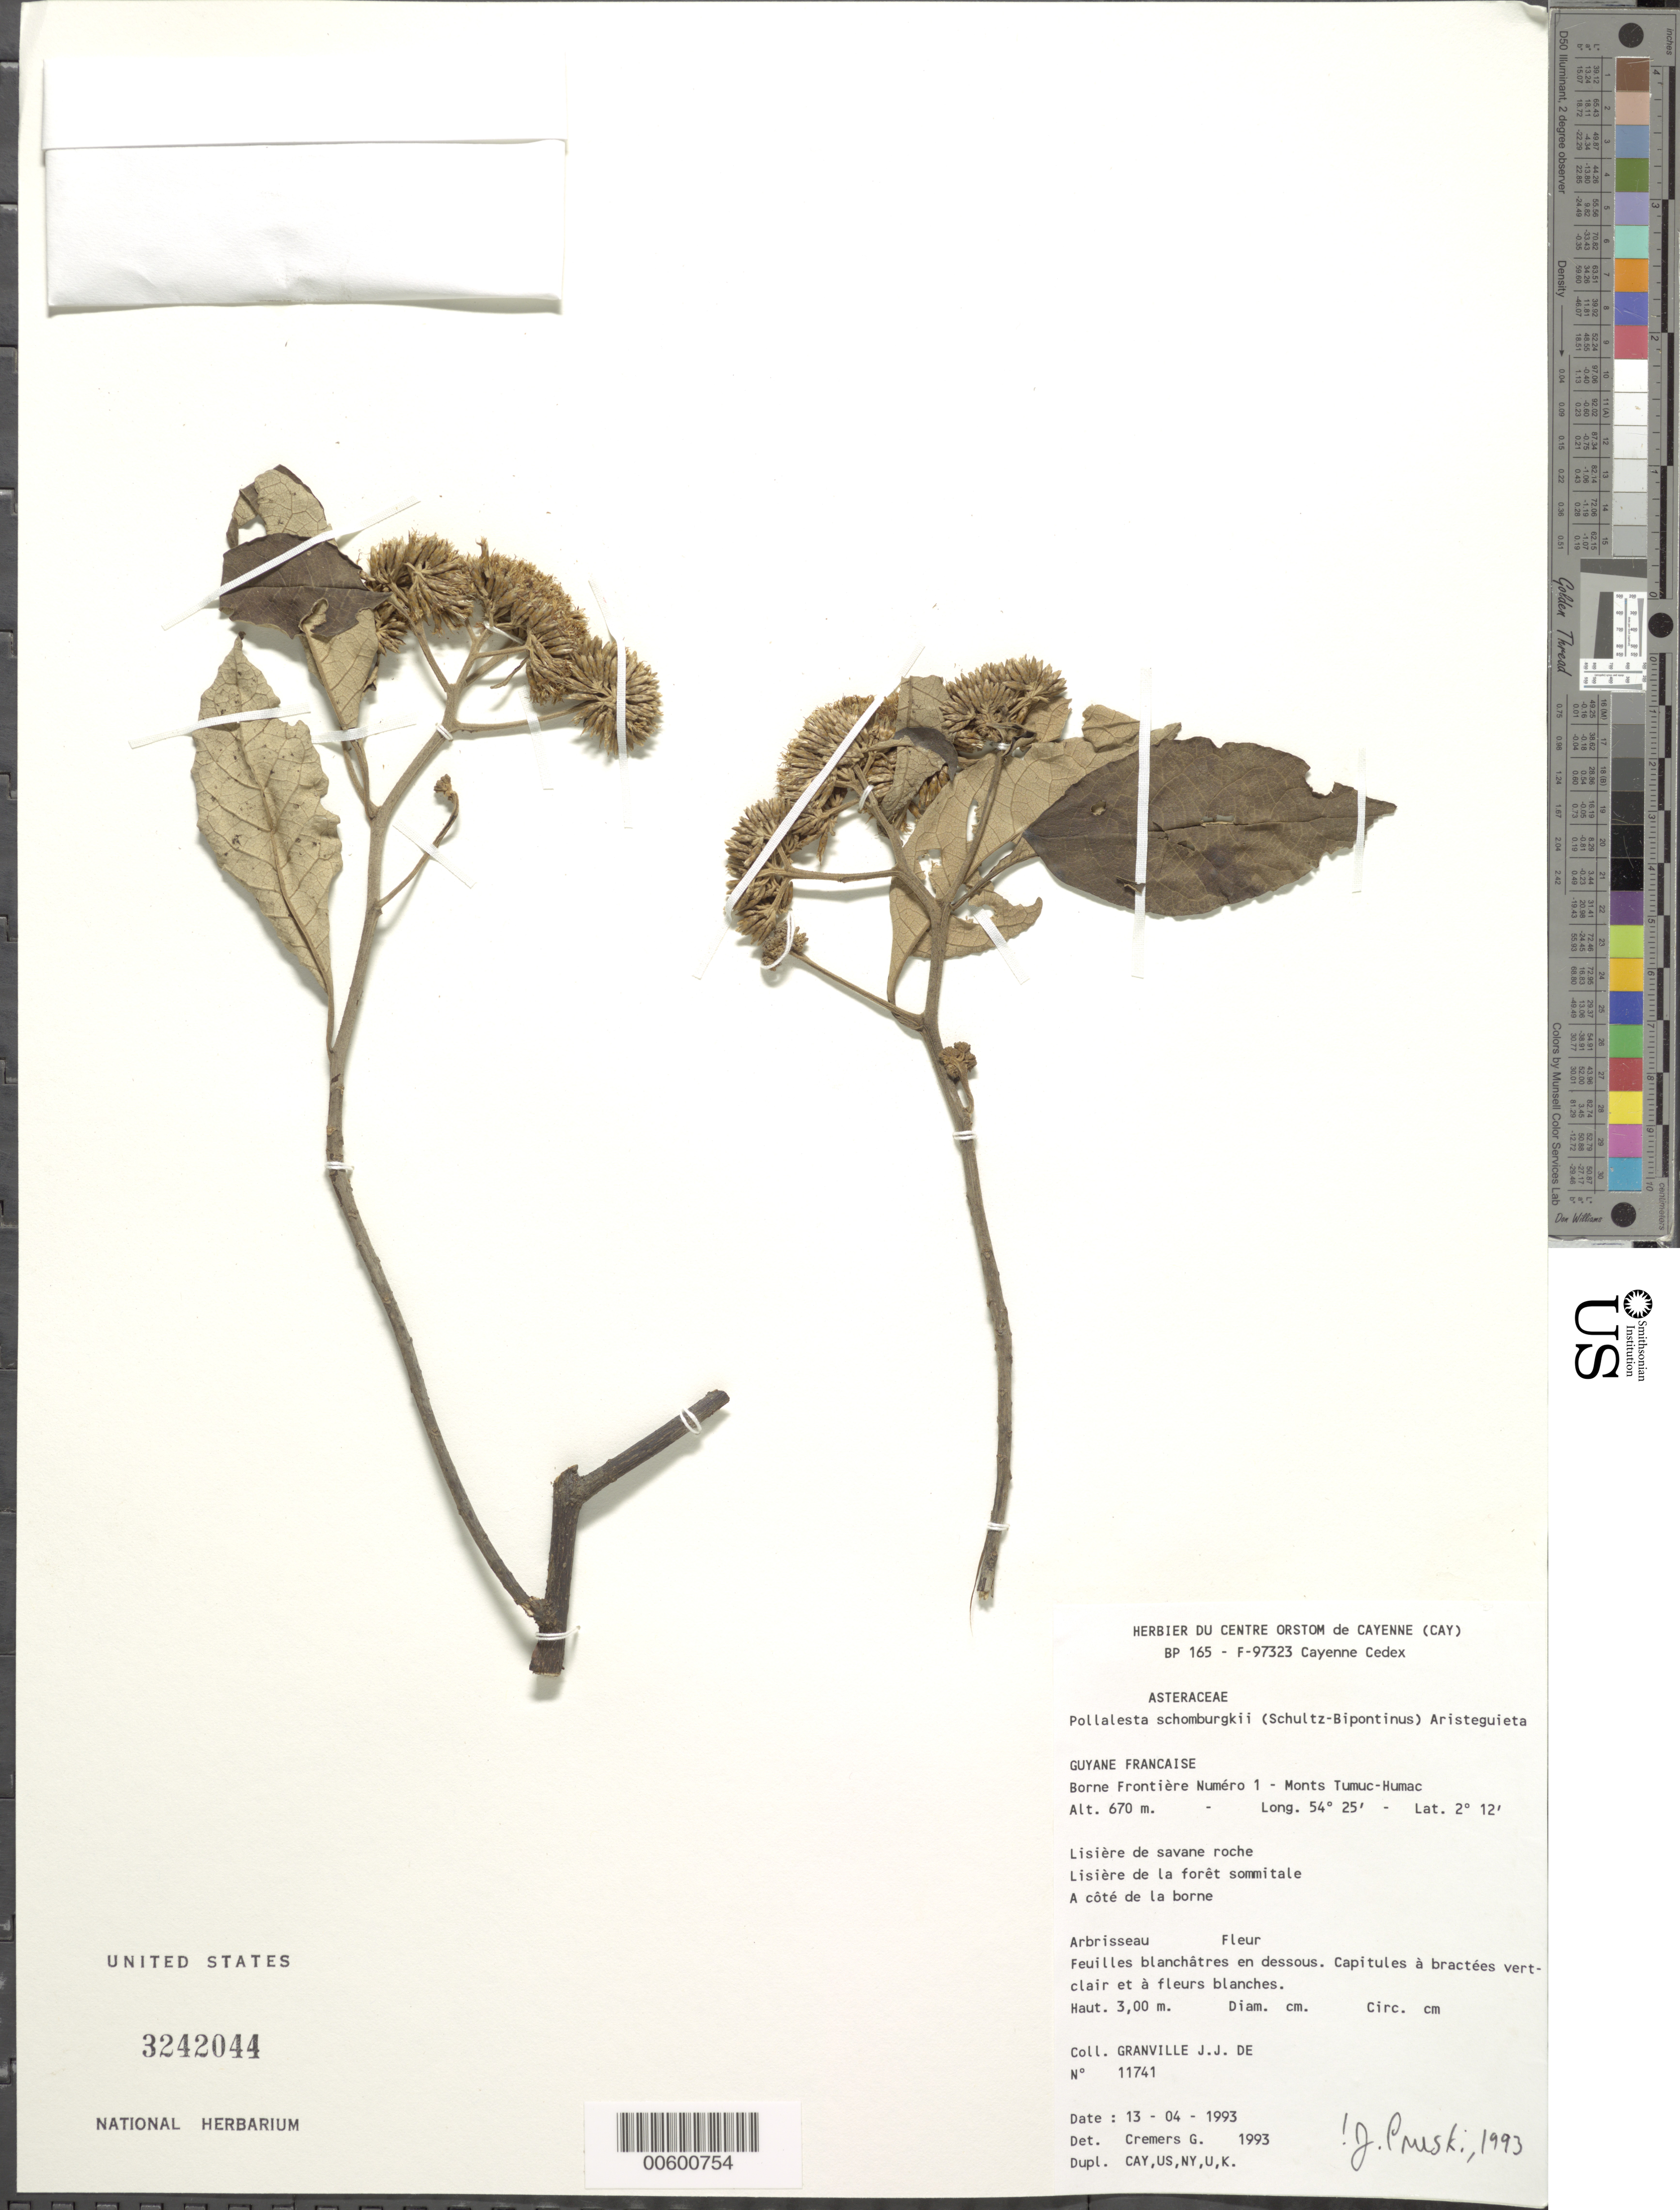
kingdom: Plantae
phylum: Tracheophyta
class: Magnoliopsida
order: Asterales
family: Asteraceae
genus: Piptocoma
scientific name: Piptocoma schomburgkii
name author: (Sch. Bip.) Pruski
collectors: J.-J. de Granville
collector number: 11741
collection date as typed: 13-Apr-93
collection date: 1993-04-13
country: French Guiana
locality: Monts Tumuc-Humac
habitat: Lisière de savane roche. Lisière de la forêt sommitale. A côte de la borne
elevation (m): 670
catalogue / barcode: US 3242044